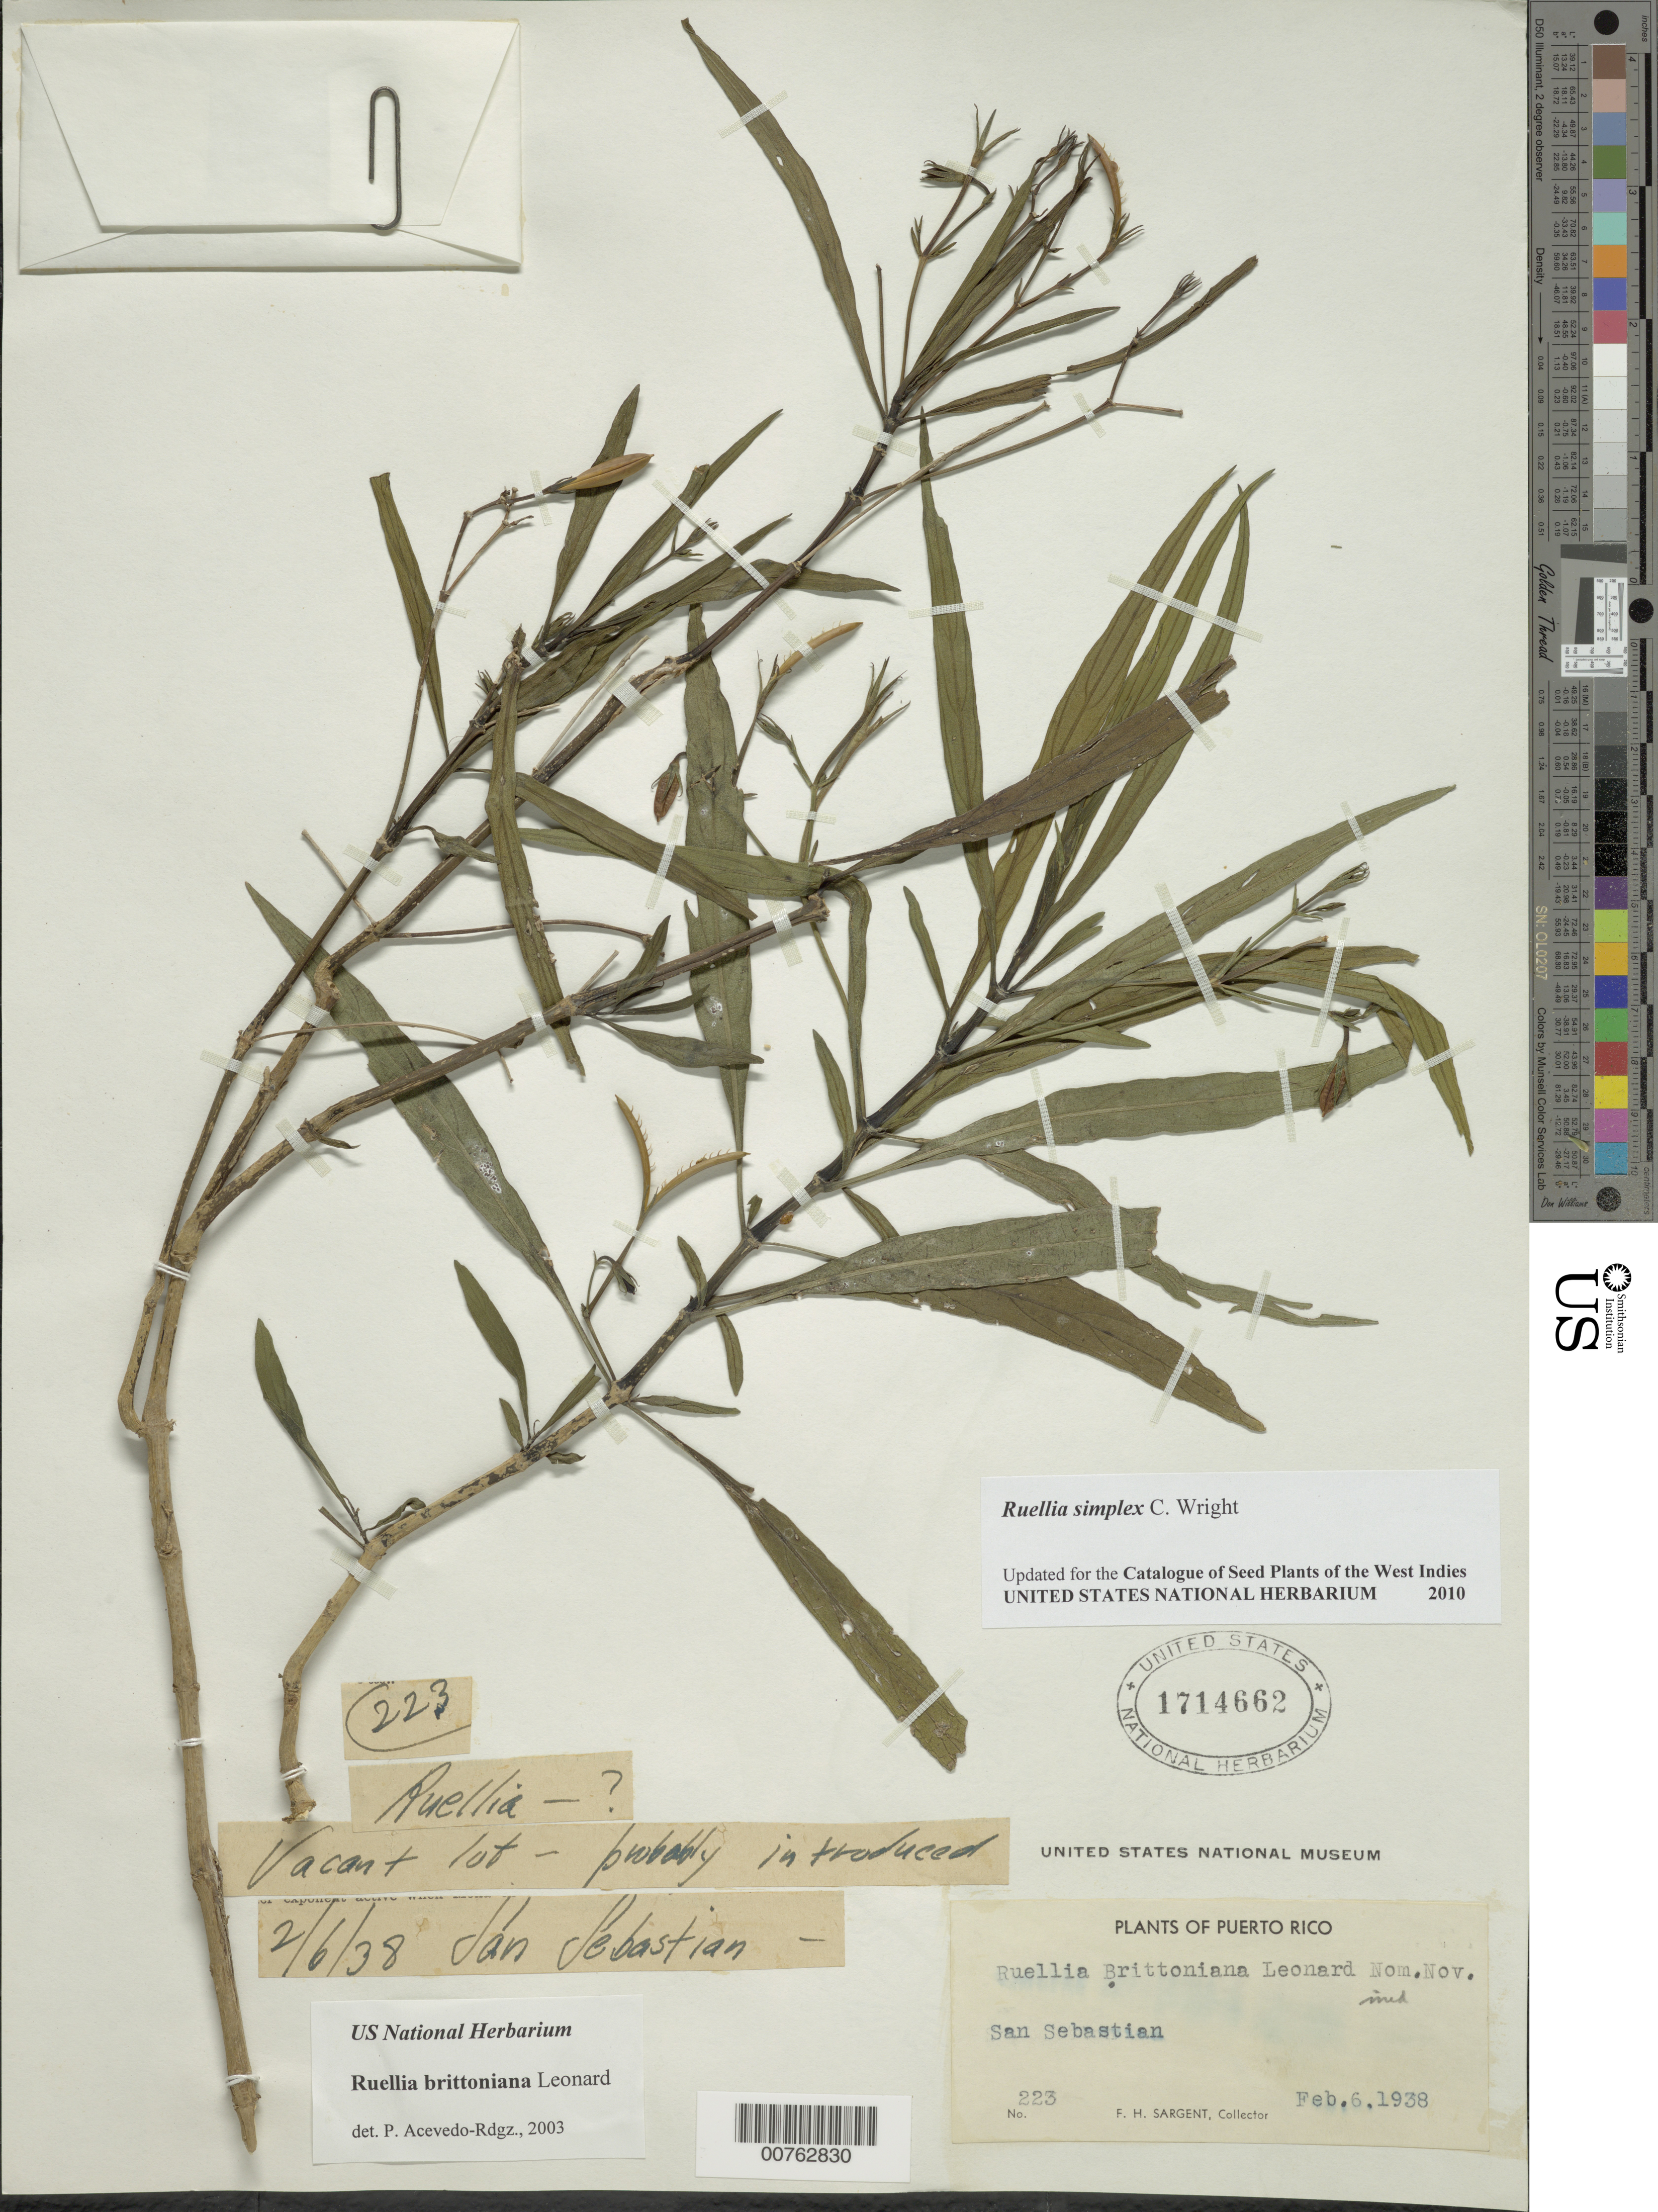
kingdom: Plantae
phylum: Tracheophyta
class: Magnoliopsida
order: Lamiales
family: Acanthaceae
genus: Ruellia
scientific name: Ruellia brittoniana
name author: Leonard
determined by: Acevedo-Rodríguez, P., (BOT), Smithsonian Institution - National Museum of Natural History (UNITED STATES)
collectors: F. H. Sargent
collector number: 223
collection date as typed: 06 Feb 1938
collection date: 1938-02-06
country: Puerto Rico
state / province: San Sebastián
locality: San Sebastian. Vacant lot-probably introduced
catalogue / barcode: US 1714662